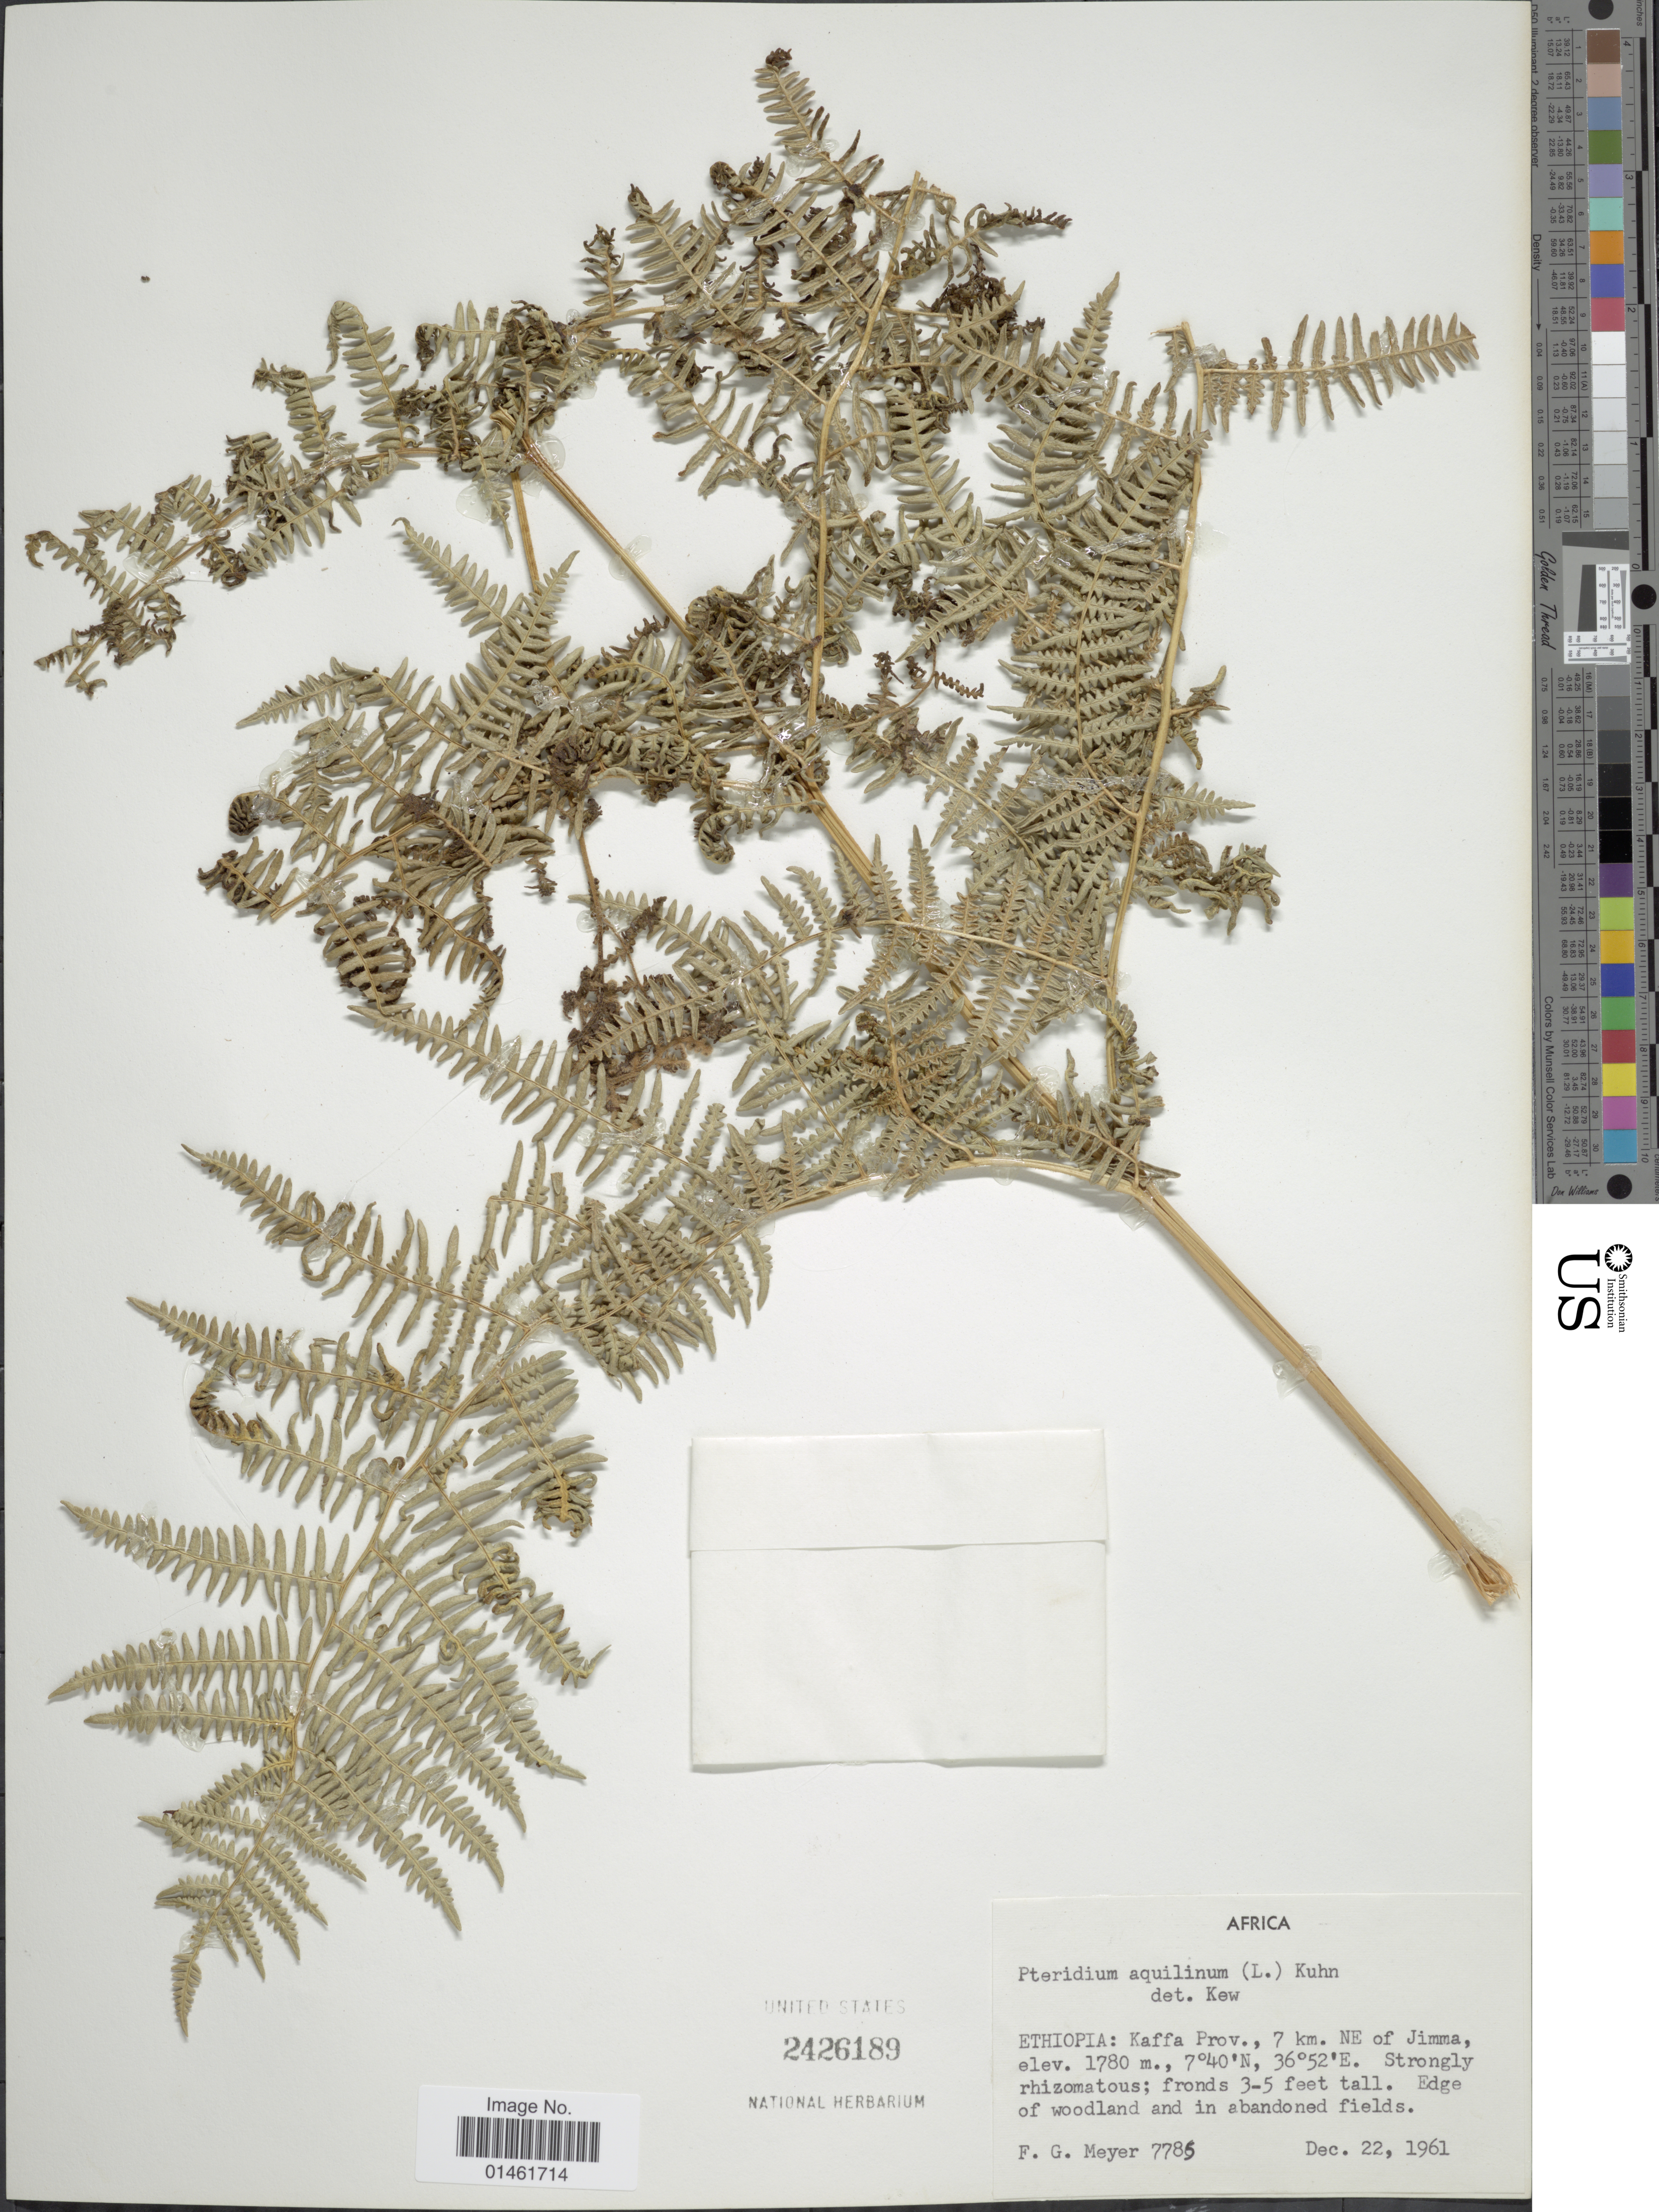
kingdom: Plantae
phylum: Tracheophyta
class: Polypodiopsida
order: Polypodiales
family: Dennstaedtiaceae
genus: Pteridium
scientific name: Pteridium aquilinum var. typicum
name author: R.M. Tryon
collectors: F. G. Meyer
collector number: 7785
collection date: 1961-12-22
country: Ethiopia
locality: Ethiopia: Kaffa prov., 7km NE of Jimma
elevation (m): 1780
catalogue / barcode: US 2426189